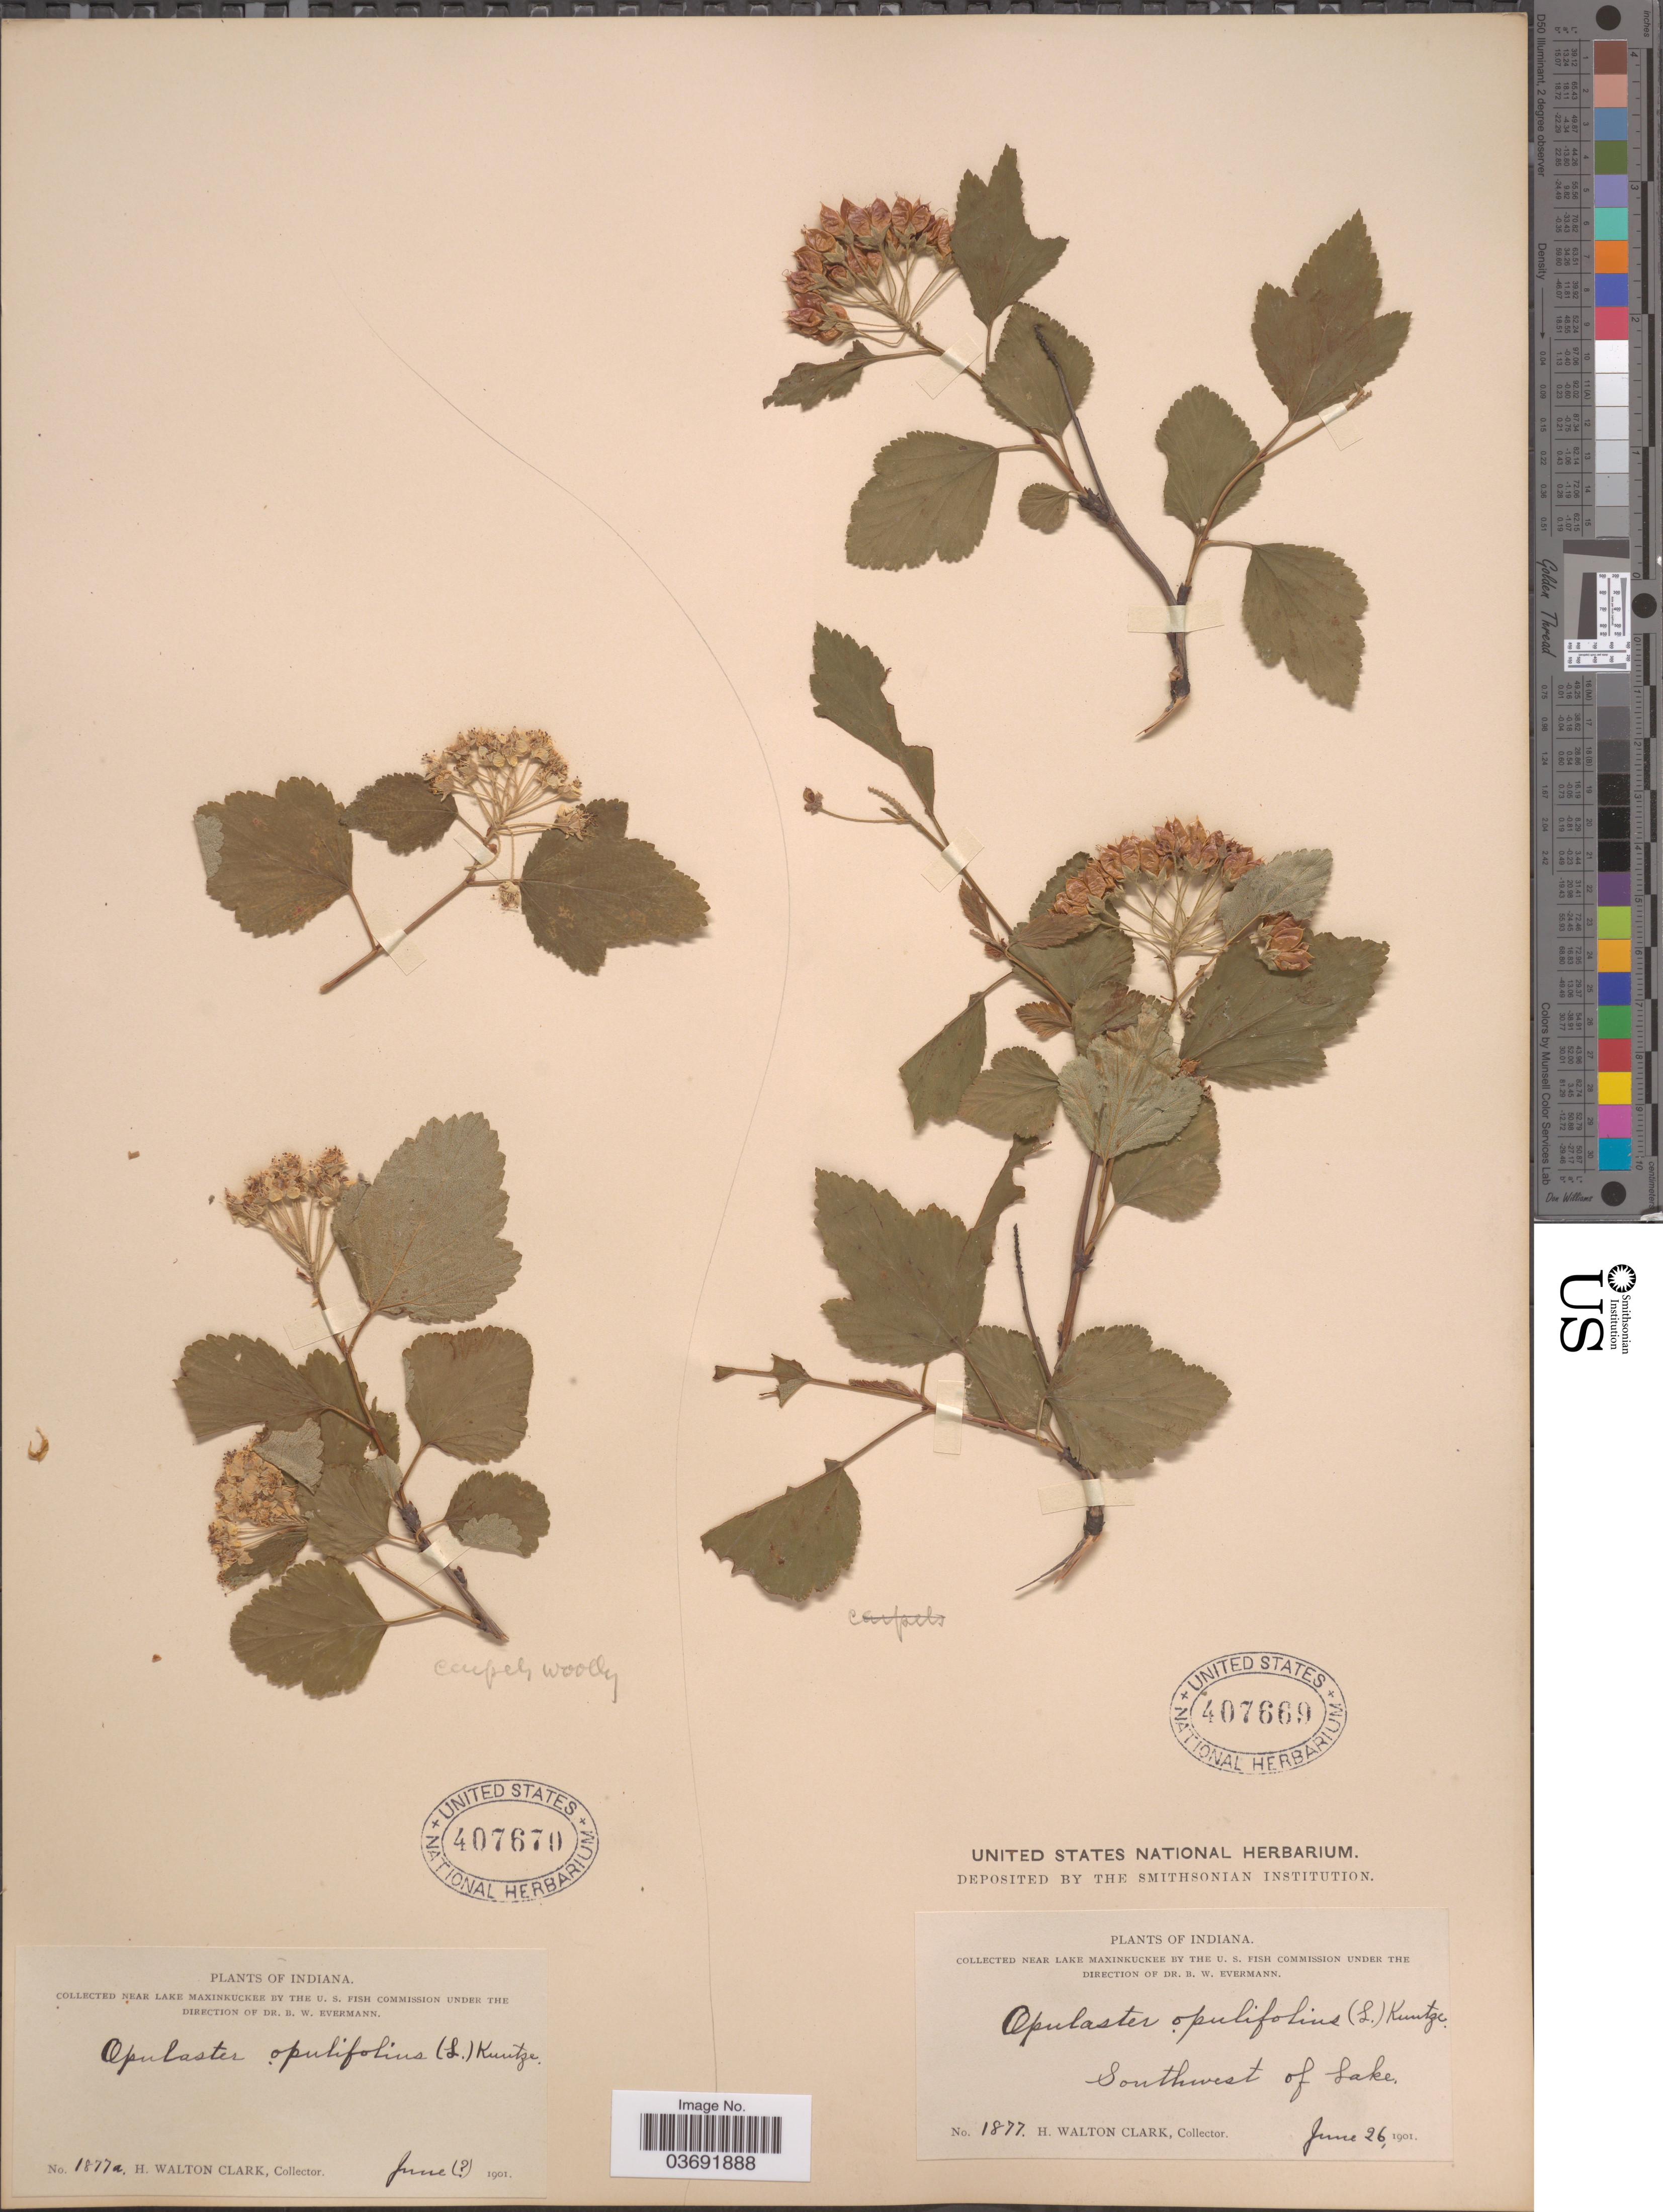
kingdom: Plantae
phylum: Tracheophyta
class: Magnoliopsida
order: Rosales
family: Rosaceae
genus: Physocarpus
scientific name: Physocarpus opulifolius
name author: (L.) Maxim.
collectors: H. W. Clark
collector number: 1877a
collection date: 1901-06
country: United States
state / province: Indiana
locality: Near Lake Maxinkuckee.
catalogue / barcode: US 407670-2